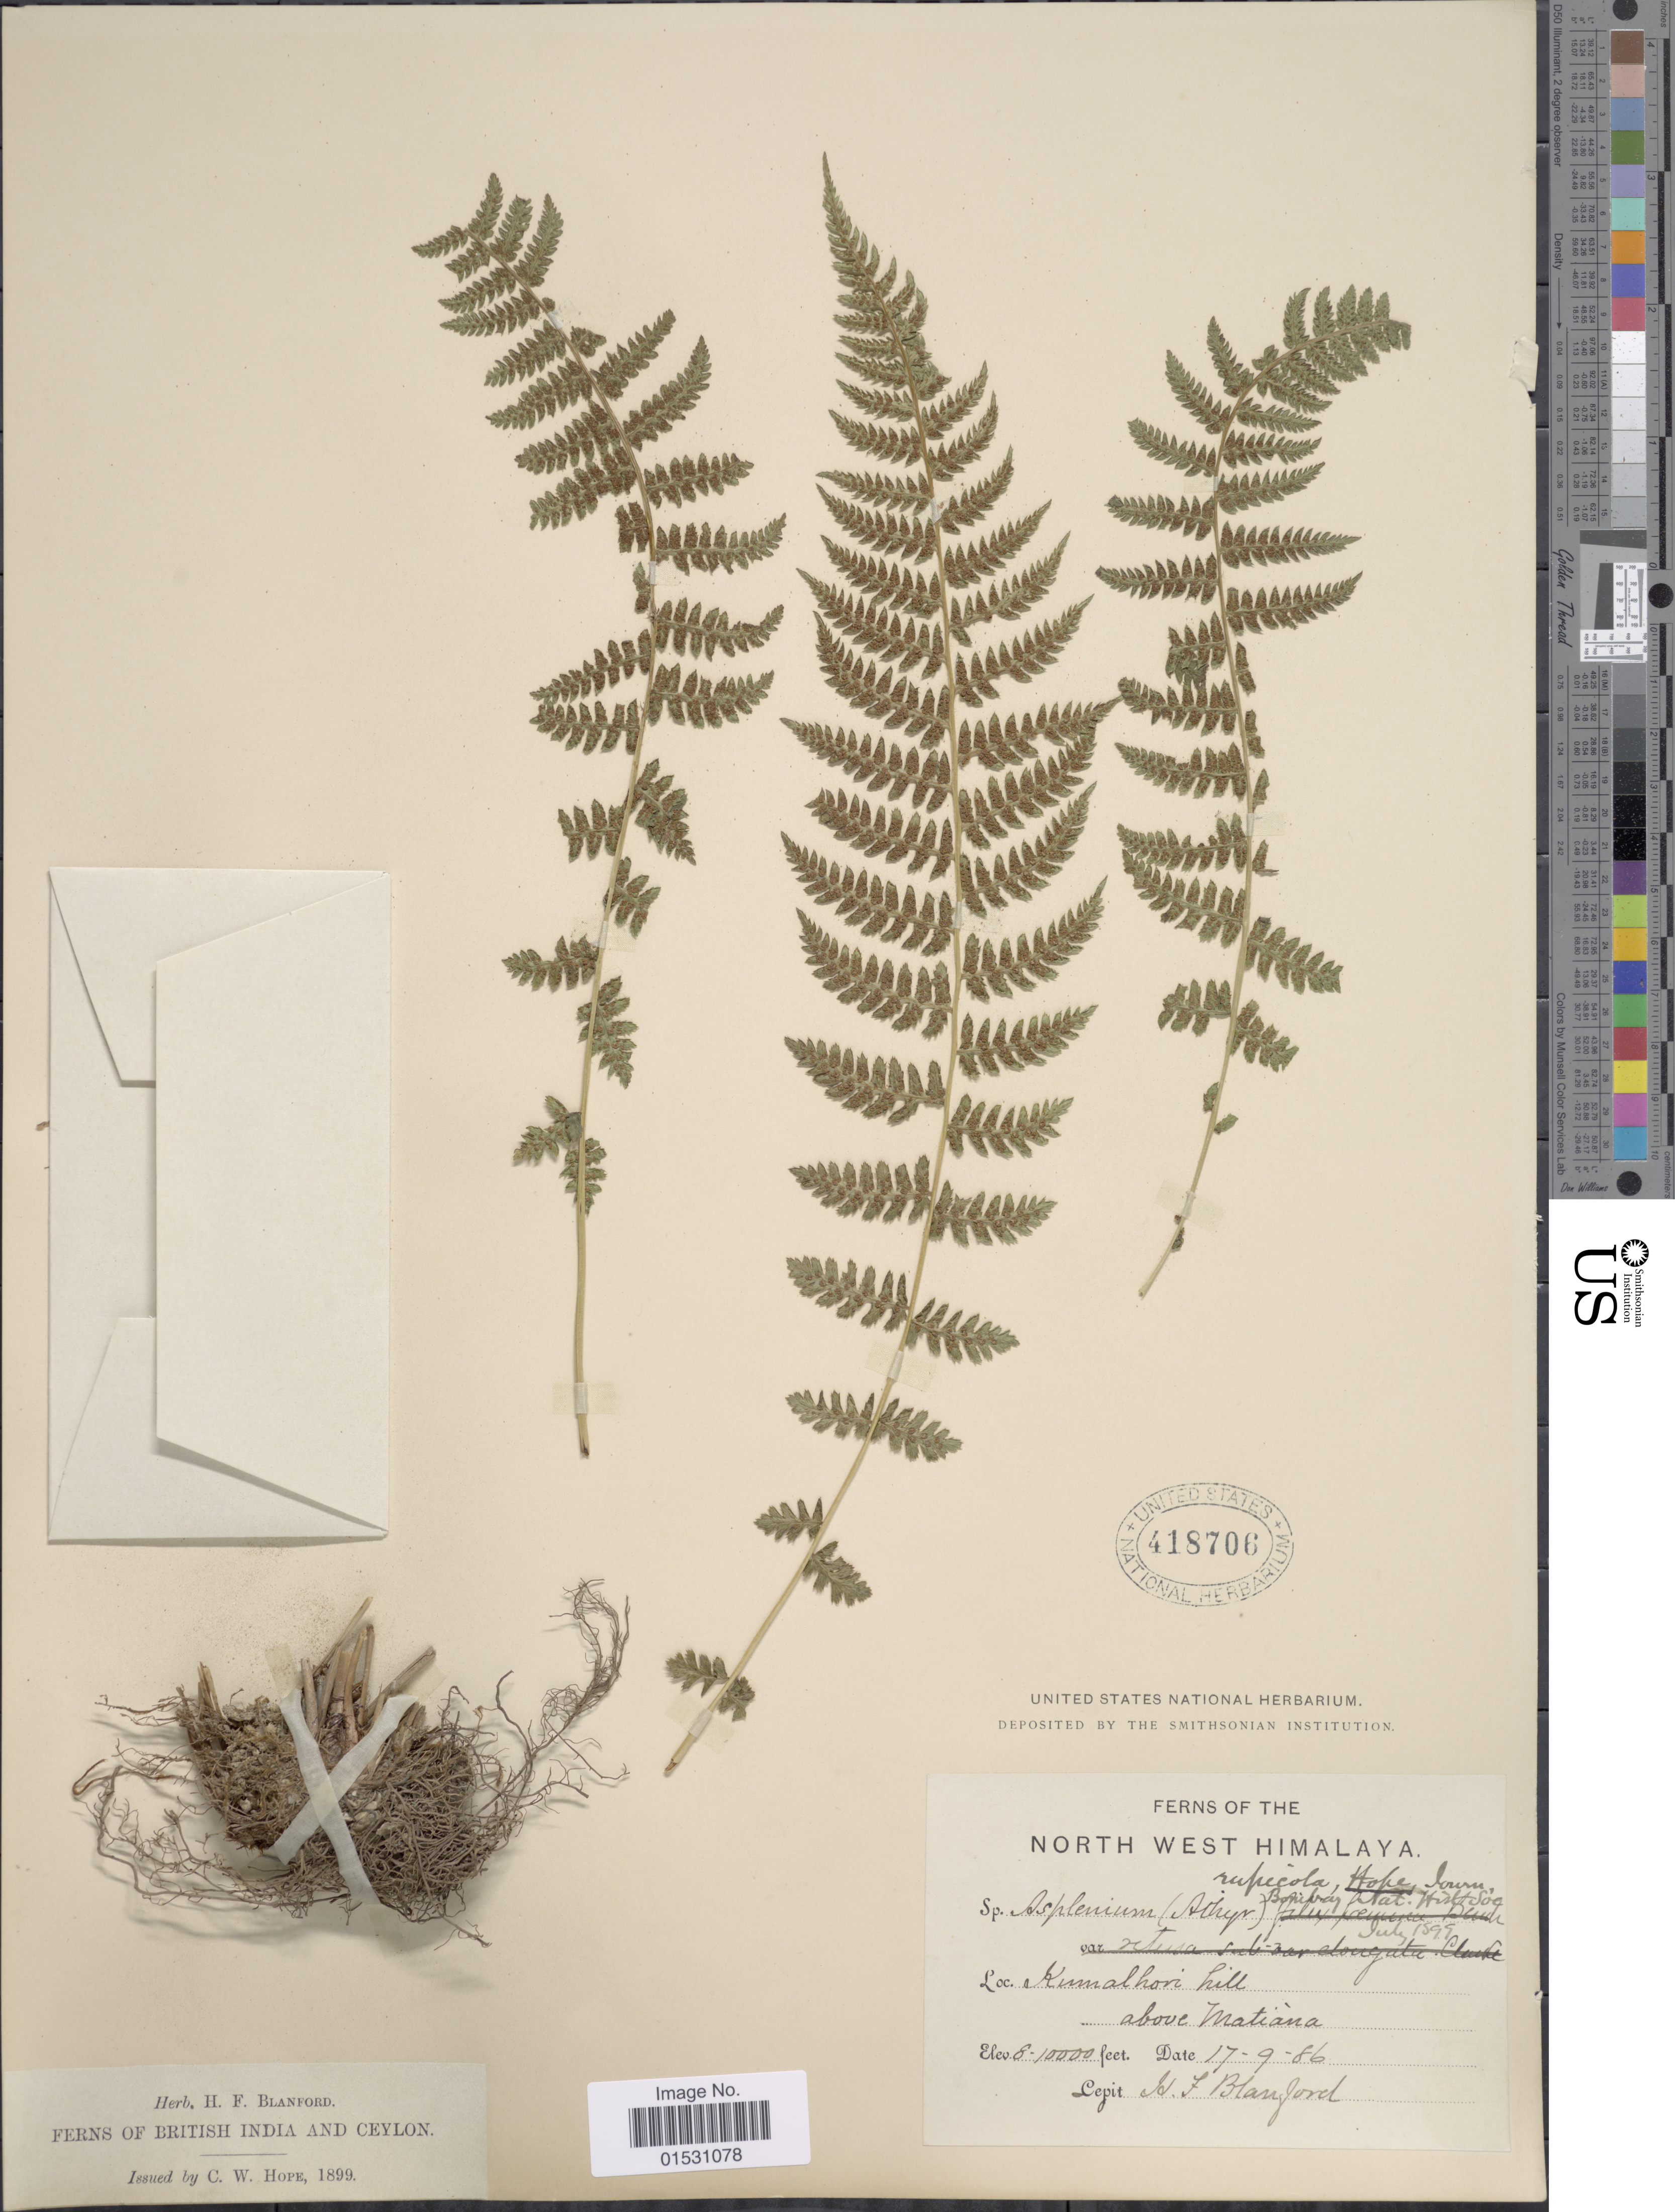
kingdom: Plantae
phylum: Tracheophyta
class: Polypodiopsida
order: Polypodiales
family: Athyriaceae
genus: Athyrium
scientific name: Athyrium rupicola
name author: (C. Hope) C. Chr.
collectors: H. Blanford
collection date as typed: Transcribed d/m/y: 17/9/86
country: India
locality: North West Himalaya. Kumalhori hill above Matiana. British India and Ceylon.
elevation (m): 2438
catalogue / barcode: US 418706